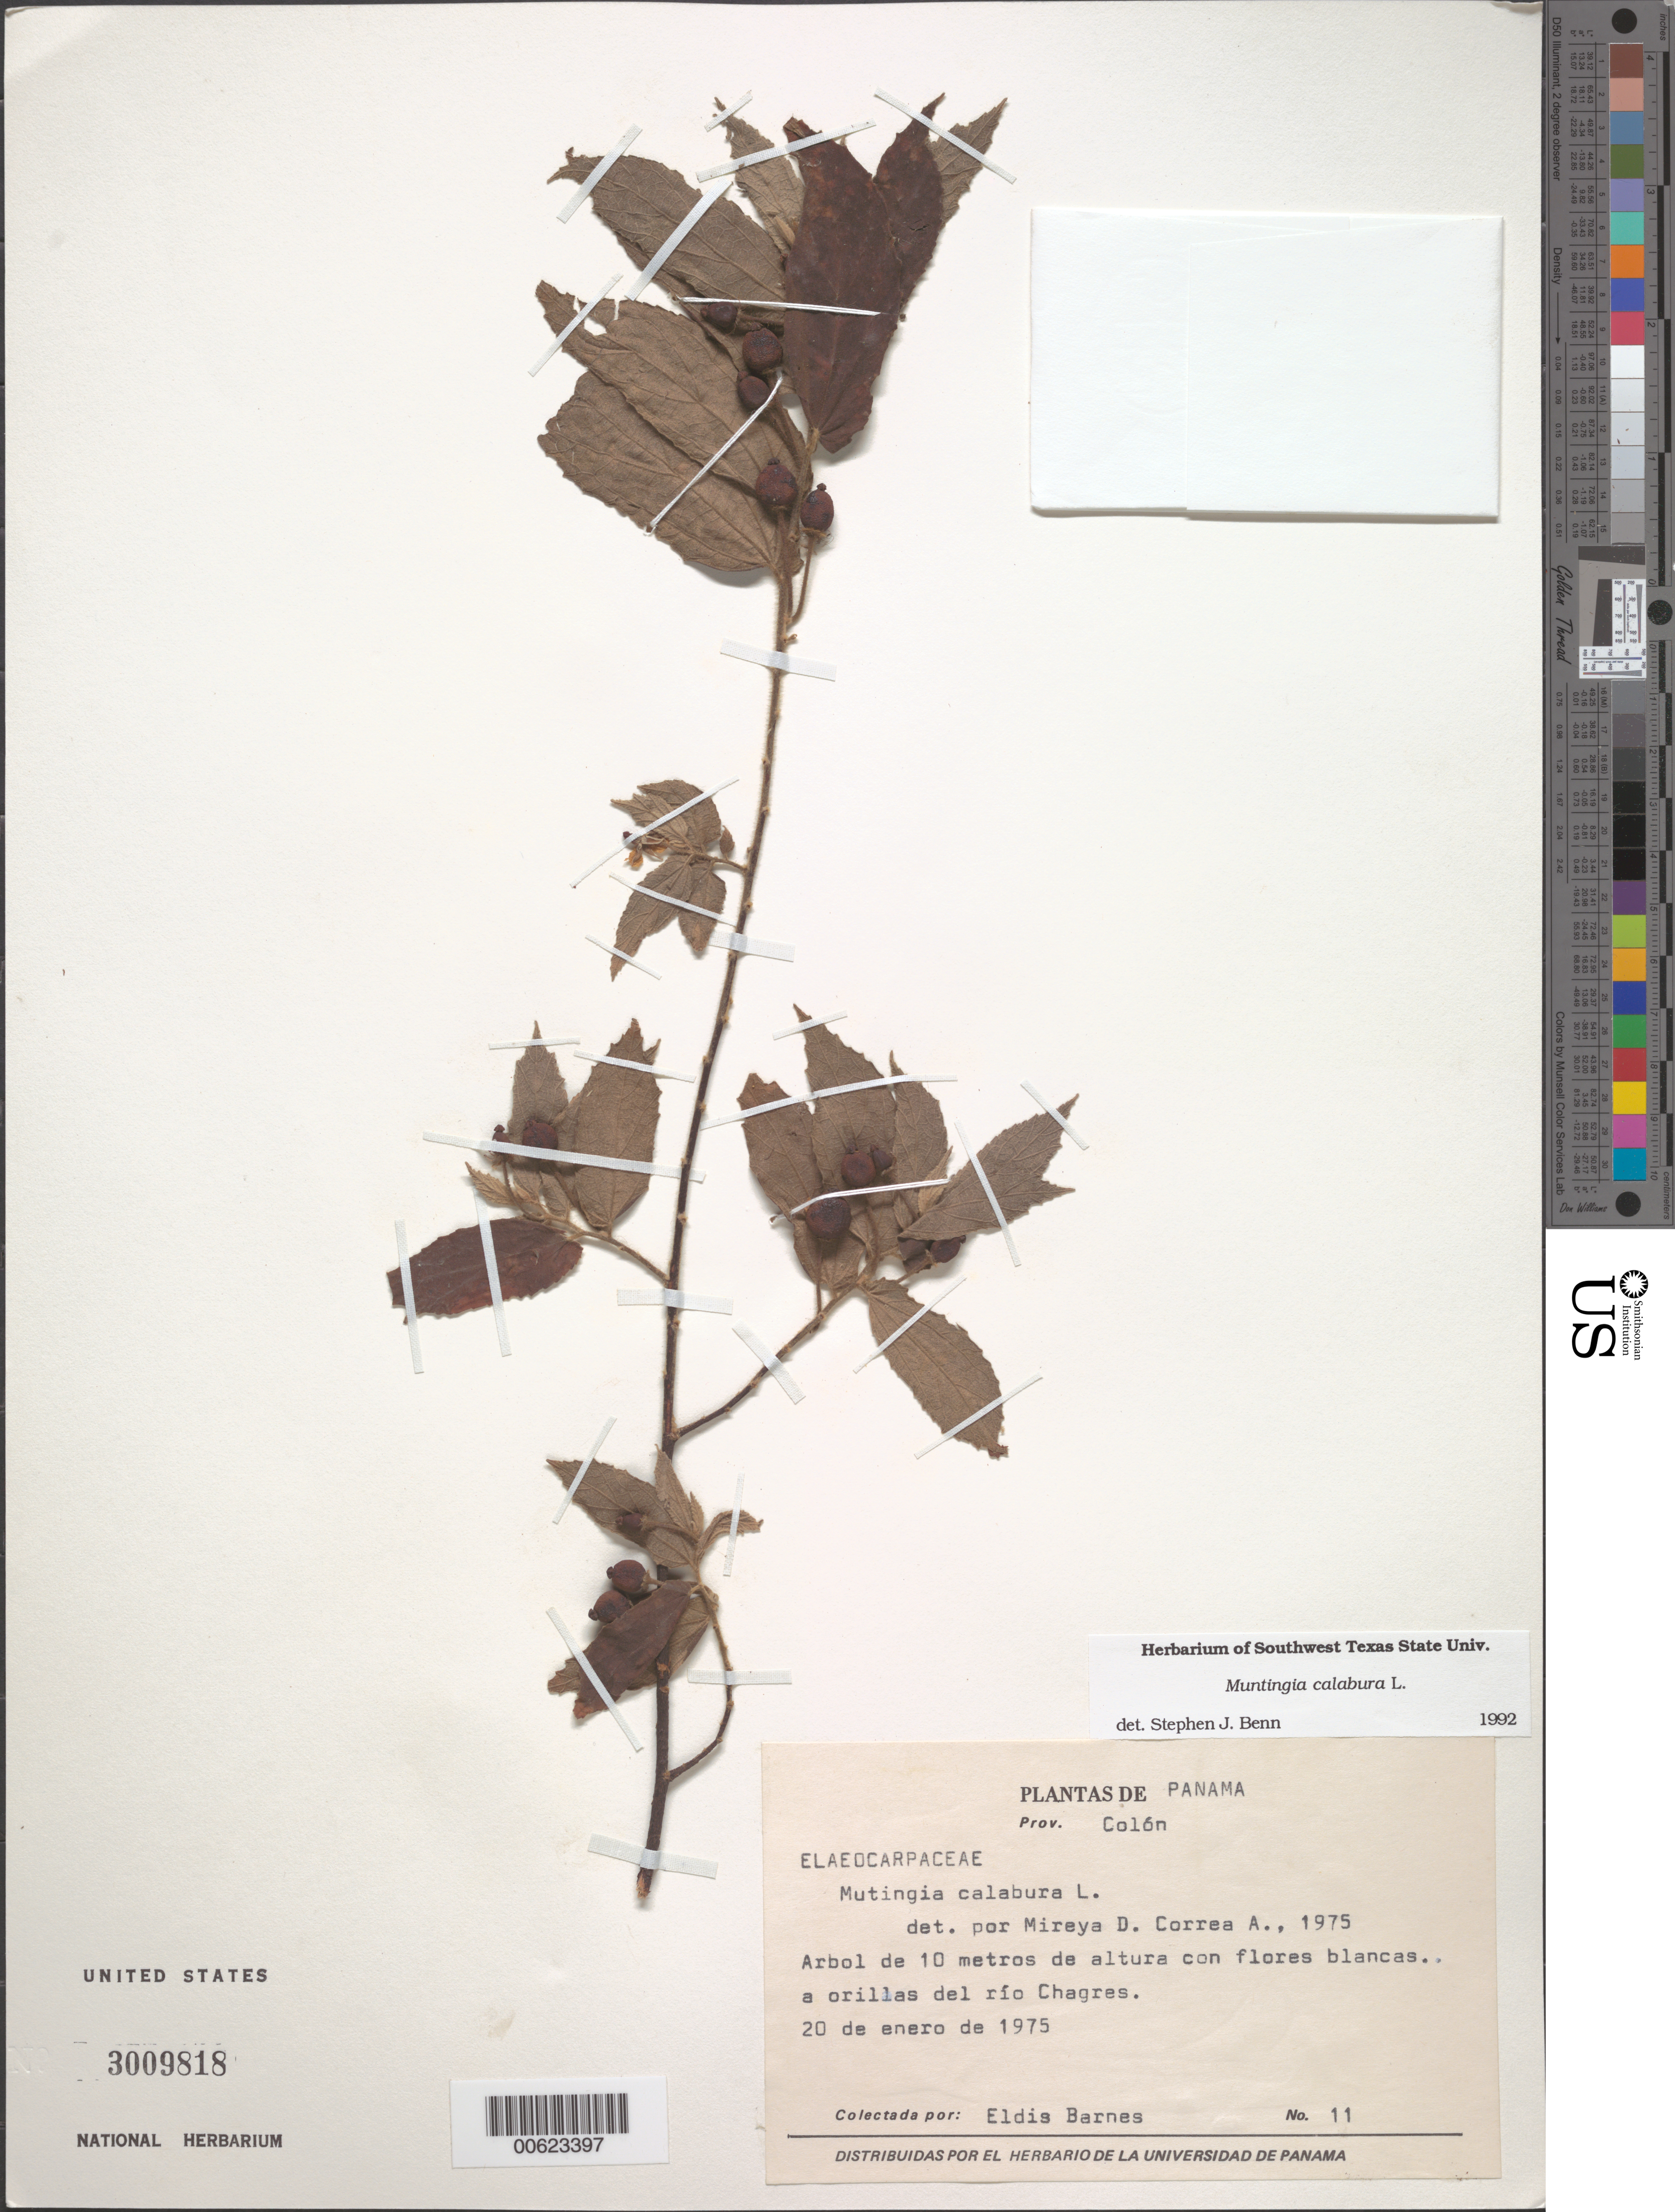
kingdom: Plantae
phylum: Tracheophyta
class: Magnoliopsida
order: Malvales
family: Muntingiaceae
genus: Muntingia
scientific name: Muntingia calabura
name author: L.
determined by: Benn, S. J.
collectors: E. Barnes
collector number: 11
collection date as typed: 20 Jan 1975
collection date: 1975-01-20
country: Panama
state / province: Colón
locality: A Orilas del Río Chagres.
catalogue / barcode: US 3009818